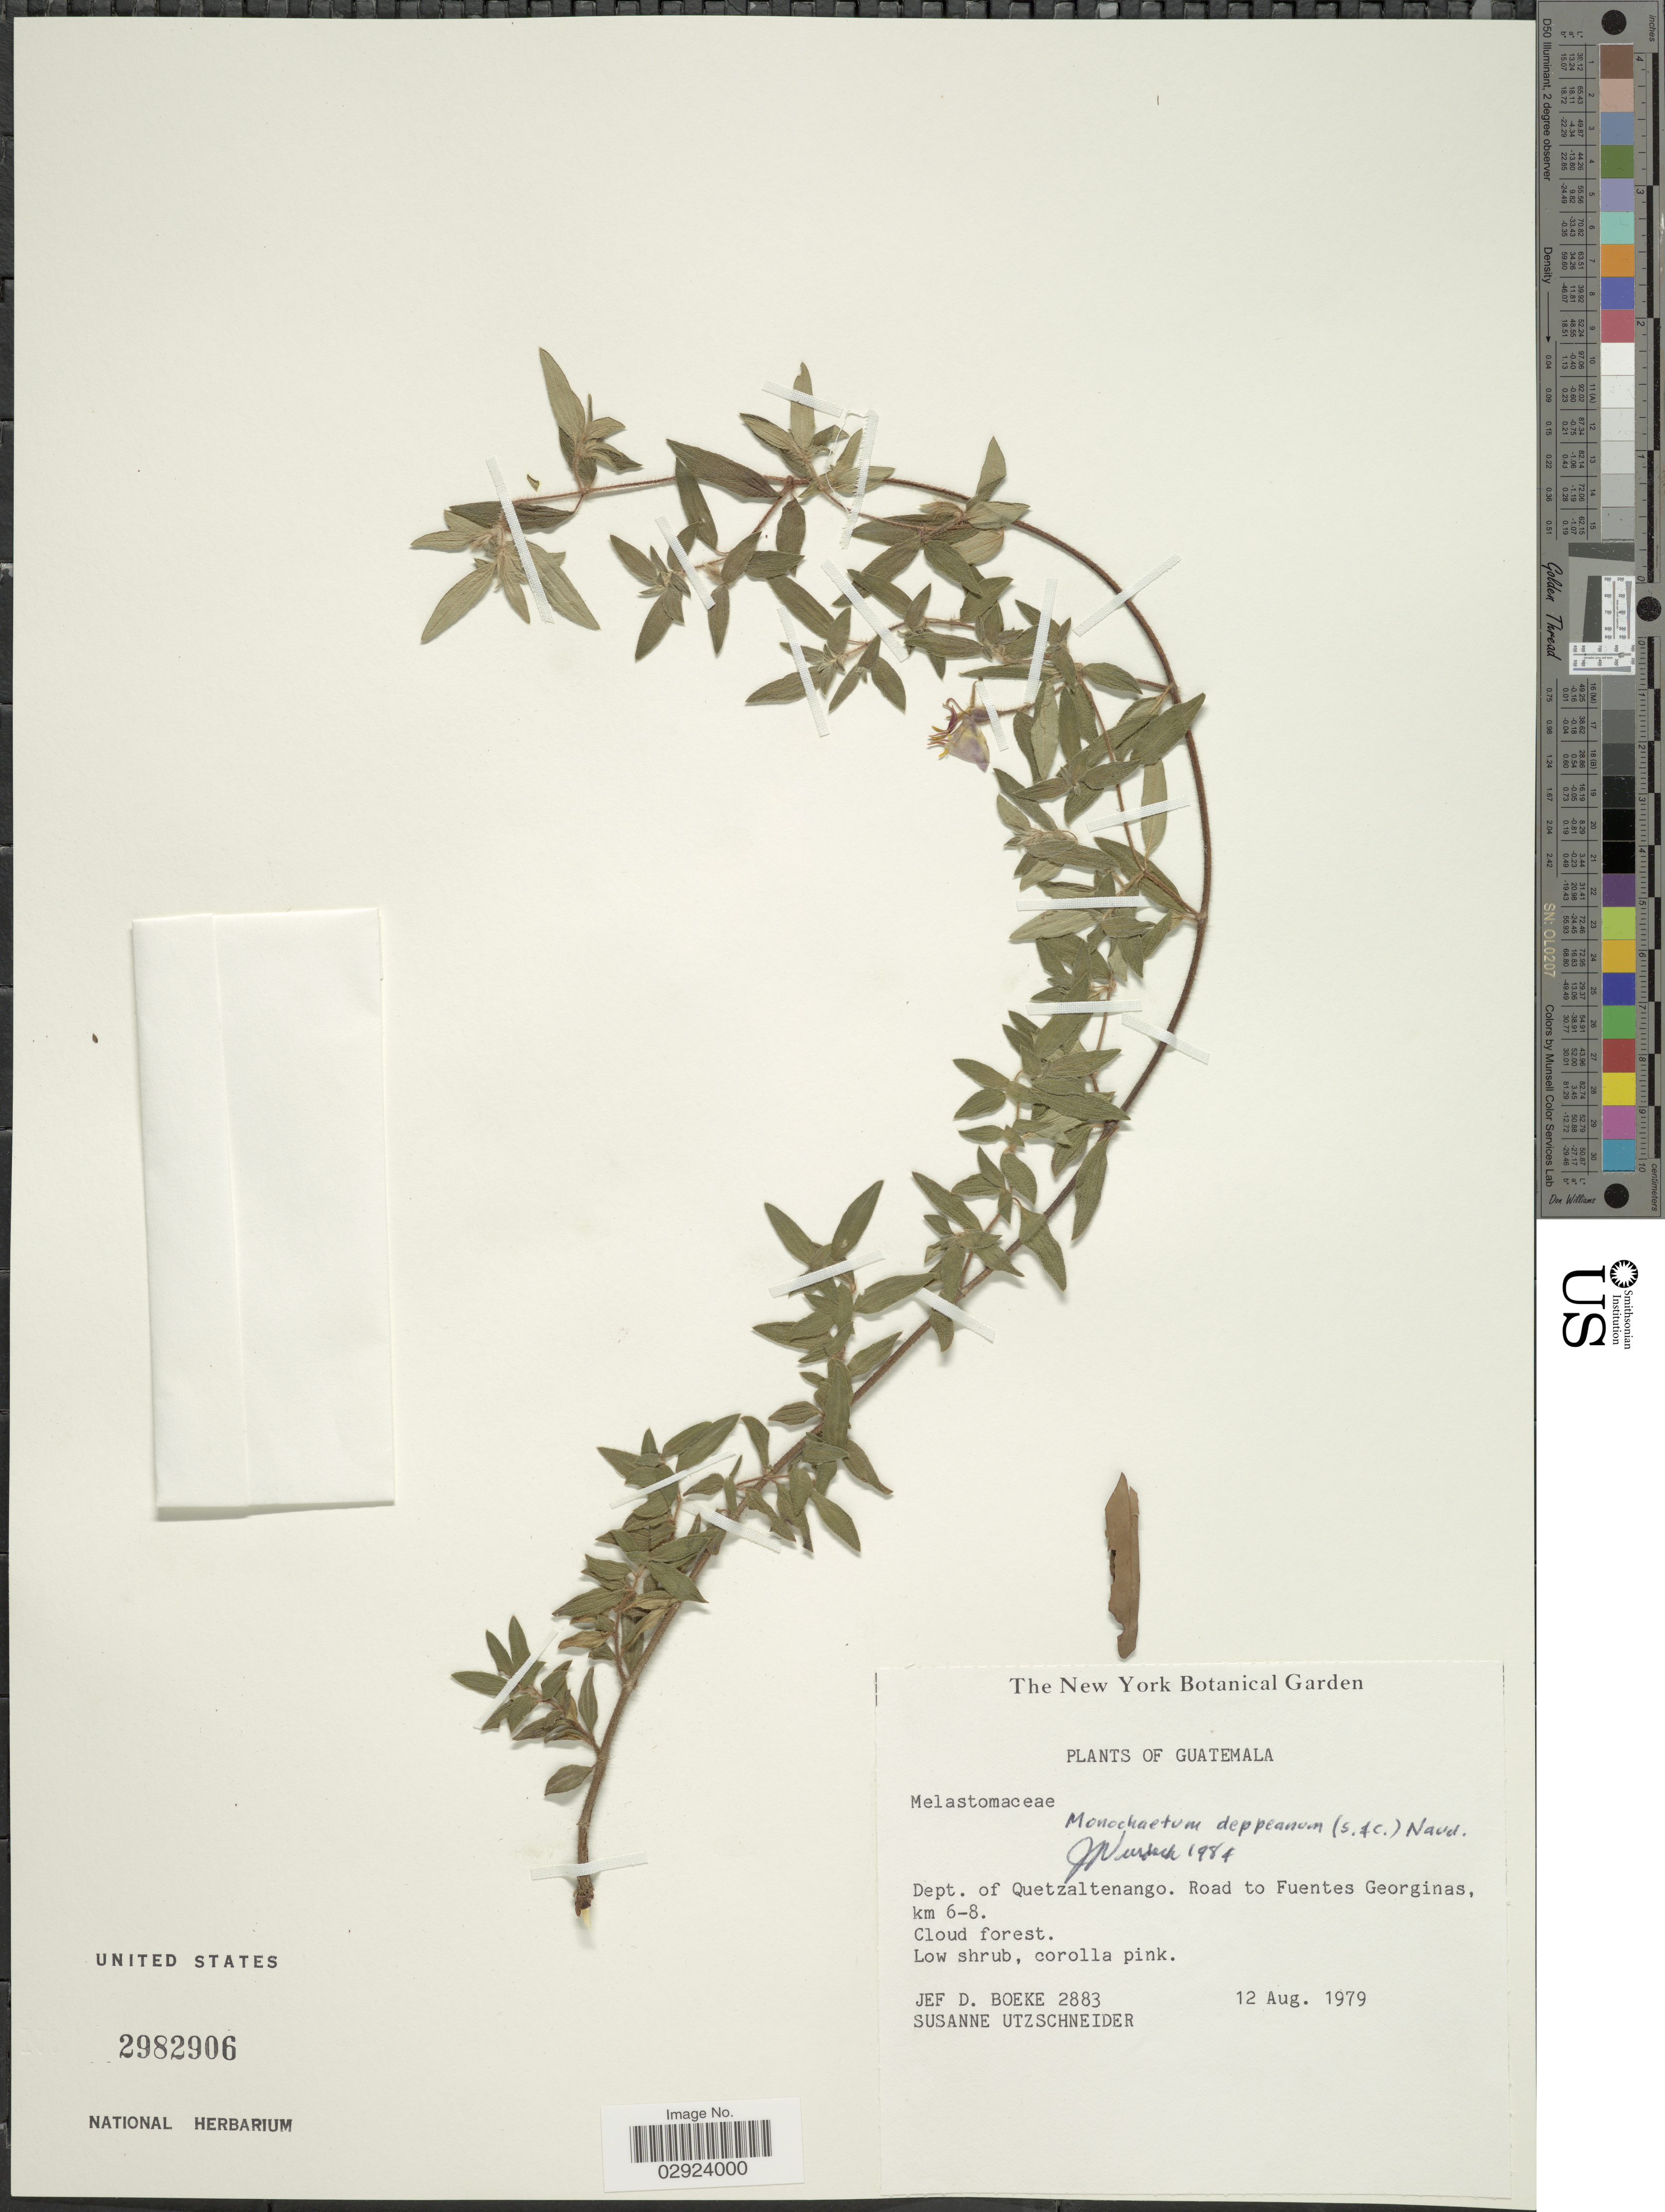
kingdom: Plantae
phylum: Tracheophyta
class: Magnoliopsida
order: Myrtales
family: Melastomataceae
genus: Monochaetum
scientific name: Monochaetum deppeanum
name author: (Schltdl. & Cham.) Naudin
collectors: J. D. Boeke & S. Utzschneider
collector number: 2883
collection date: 1979-08-12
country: Guatemala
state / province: Quetzaltenango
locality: Dept. of Quetzaltenago. Road to Fuentes Georginas, km 6-8.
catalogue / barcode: US 2982906